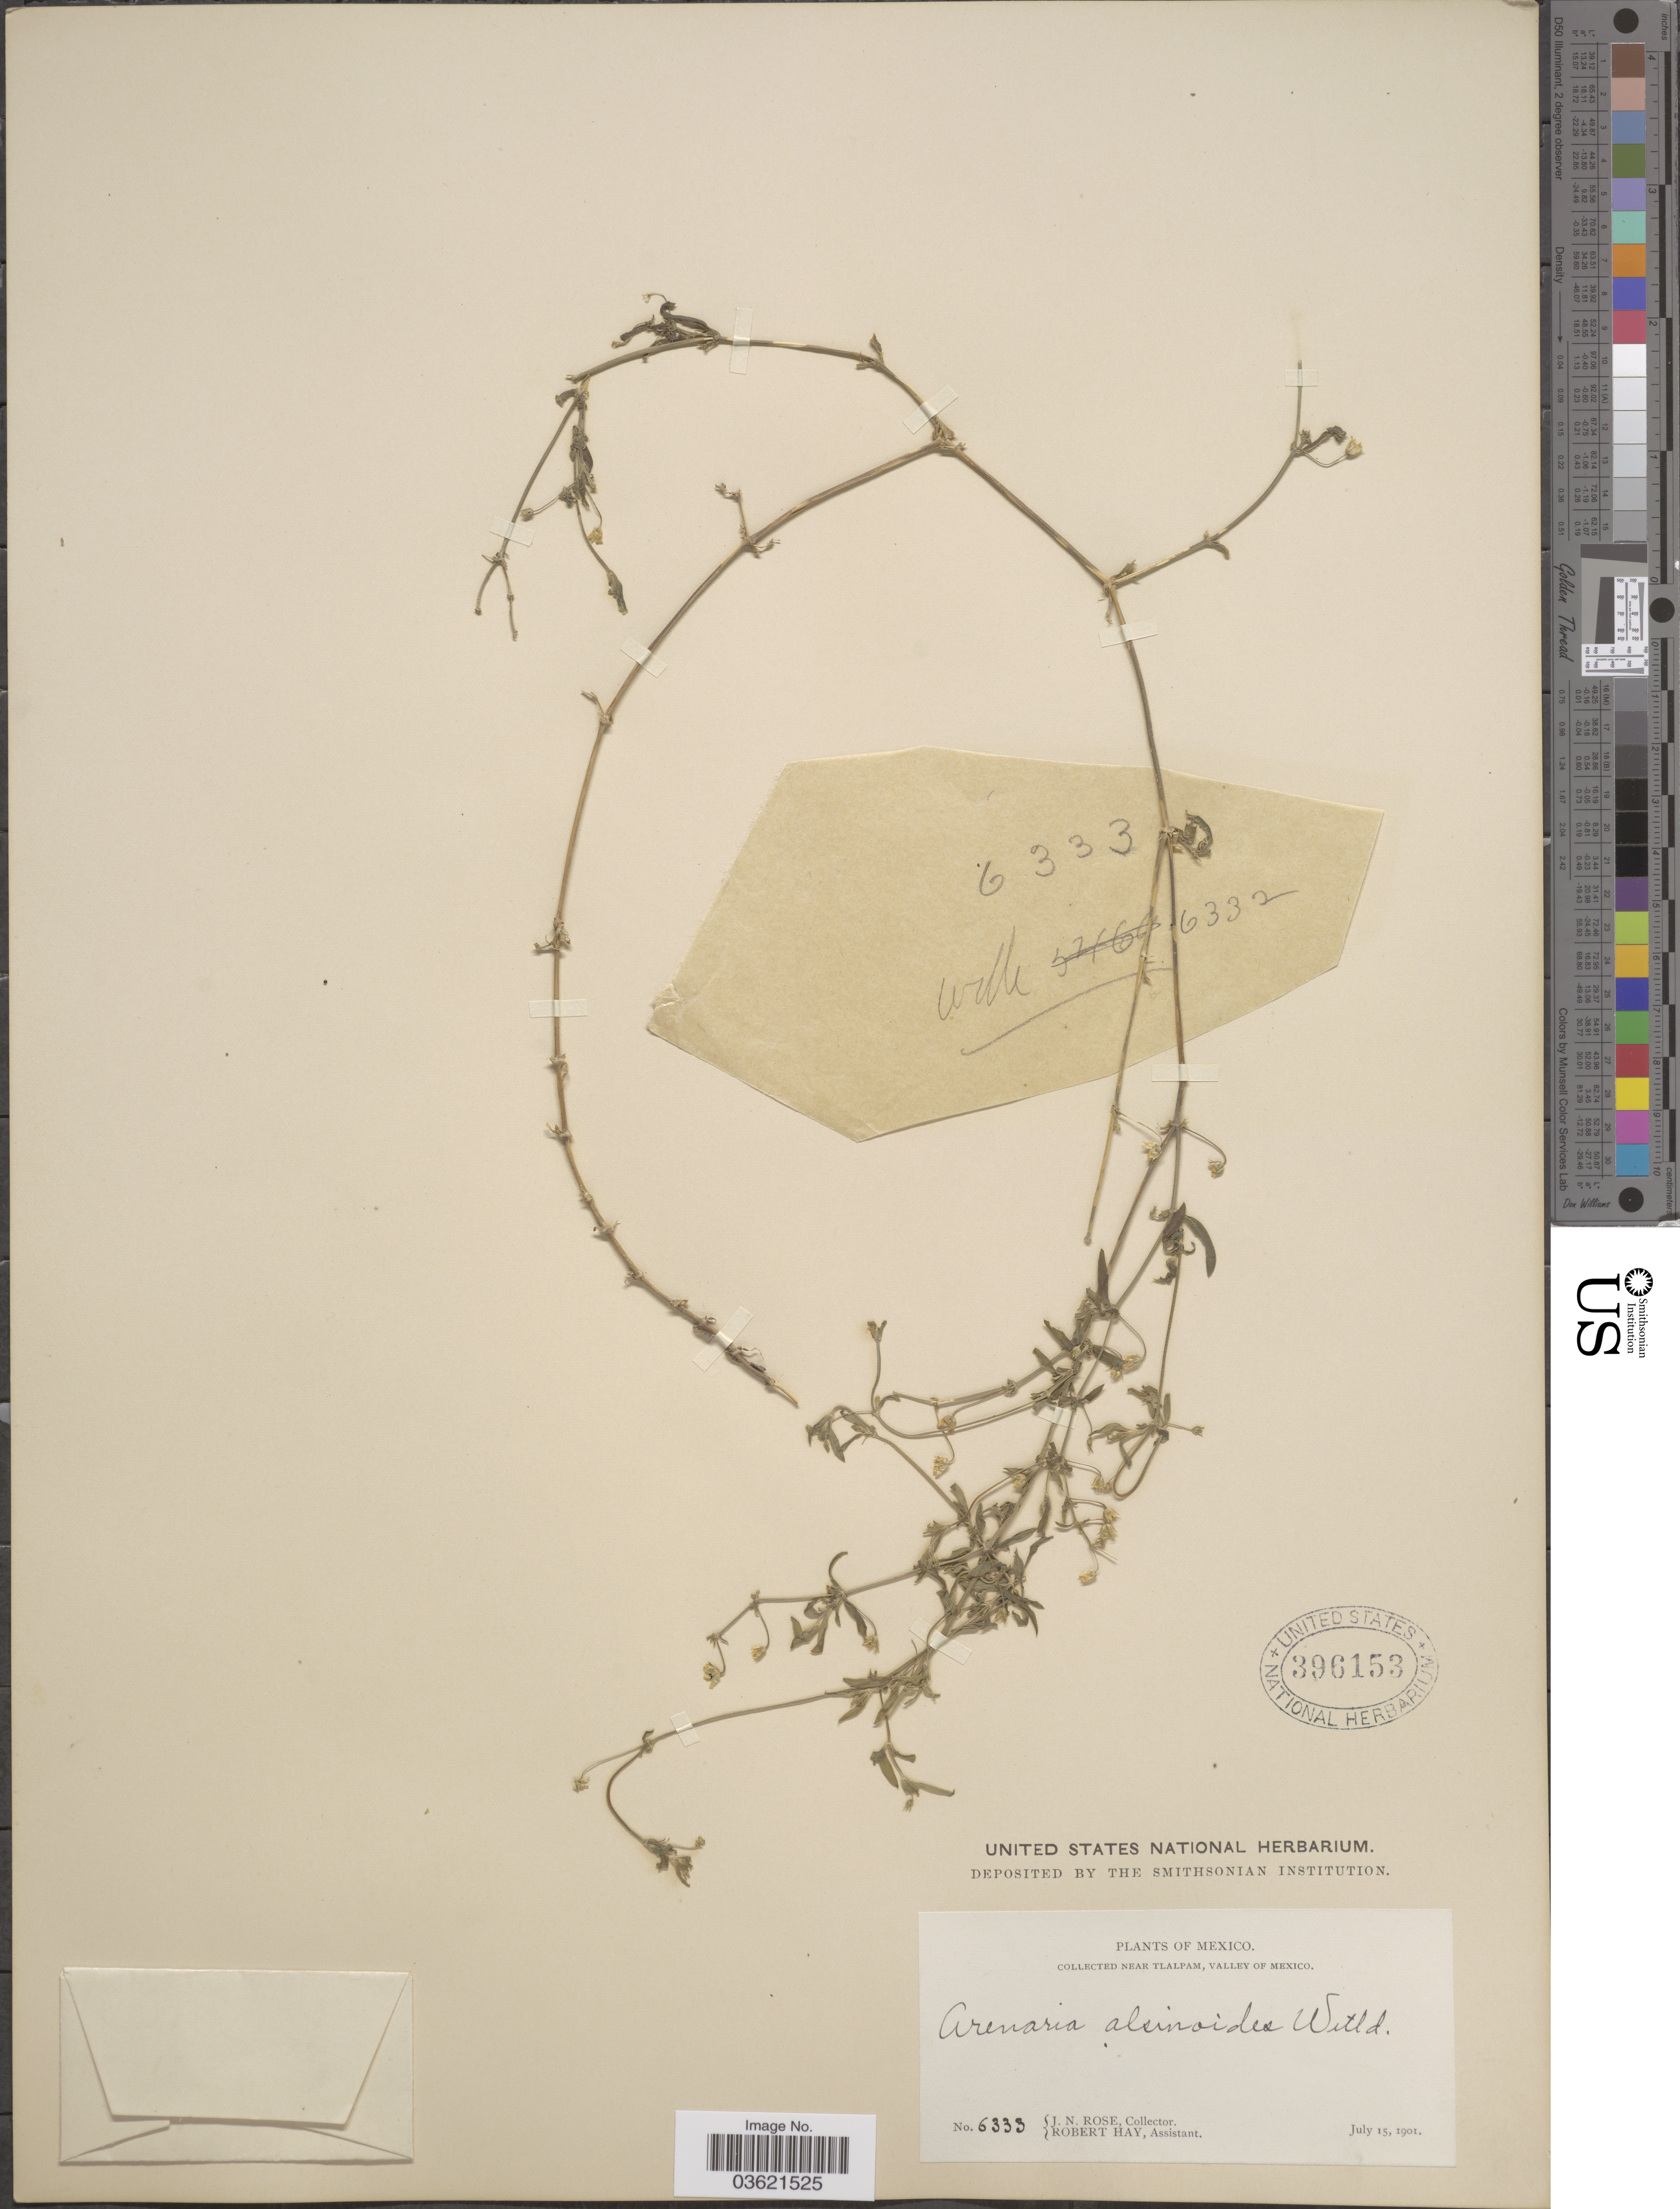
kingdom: Plantae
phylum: Tracheophyta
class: Magnoliopsida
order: Caryophyllales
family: Caryophyllaceae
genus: Arenaria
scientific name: Arenaria lanuginosa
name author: (Michx.) Rohrb.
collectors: J. N. Rose & R. Hay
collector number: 6333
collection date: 1901-07-15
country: Mexico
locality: Collected near Tlalpam, valley of Mexico.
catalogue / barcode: US 396153